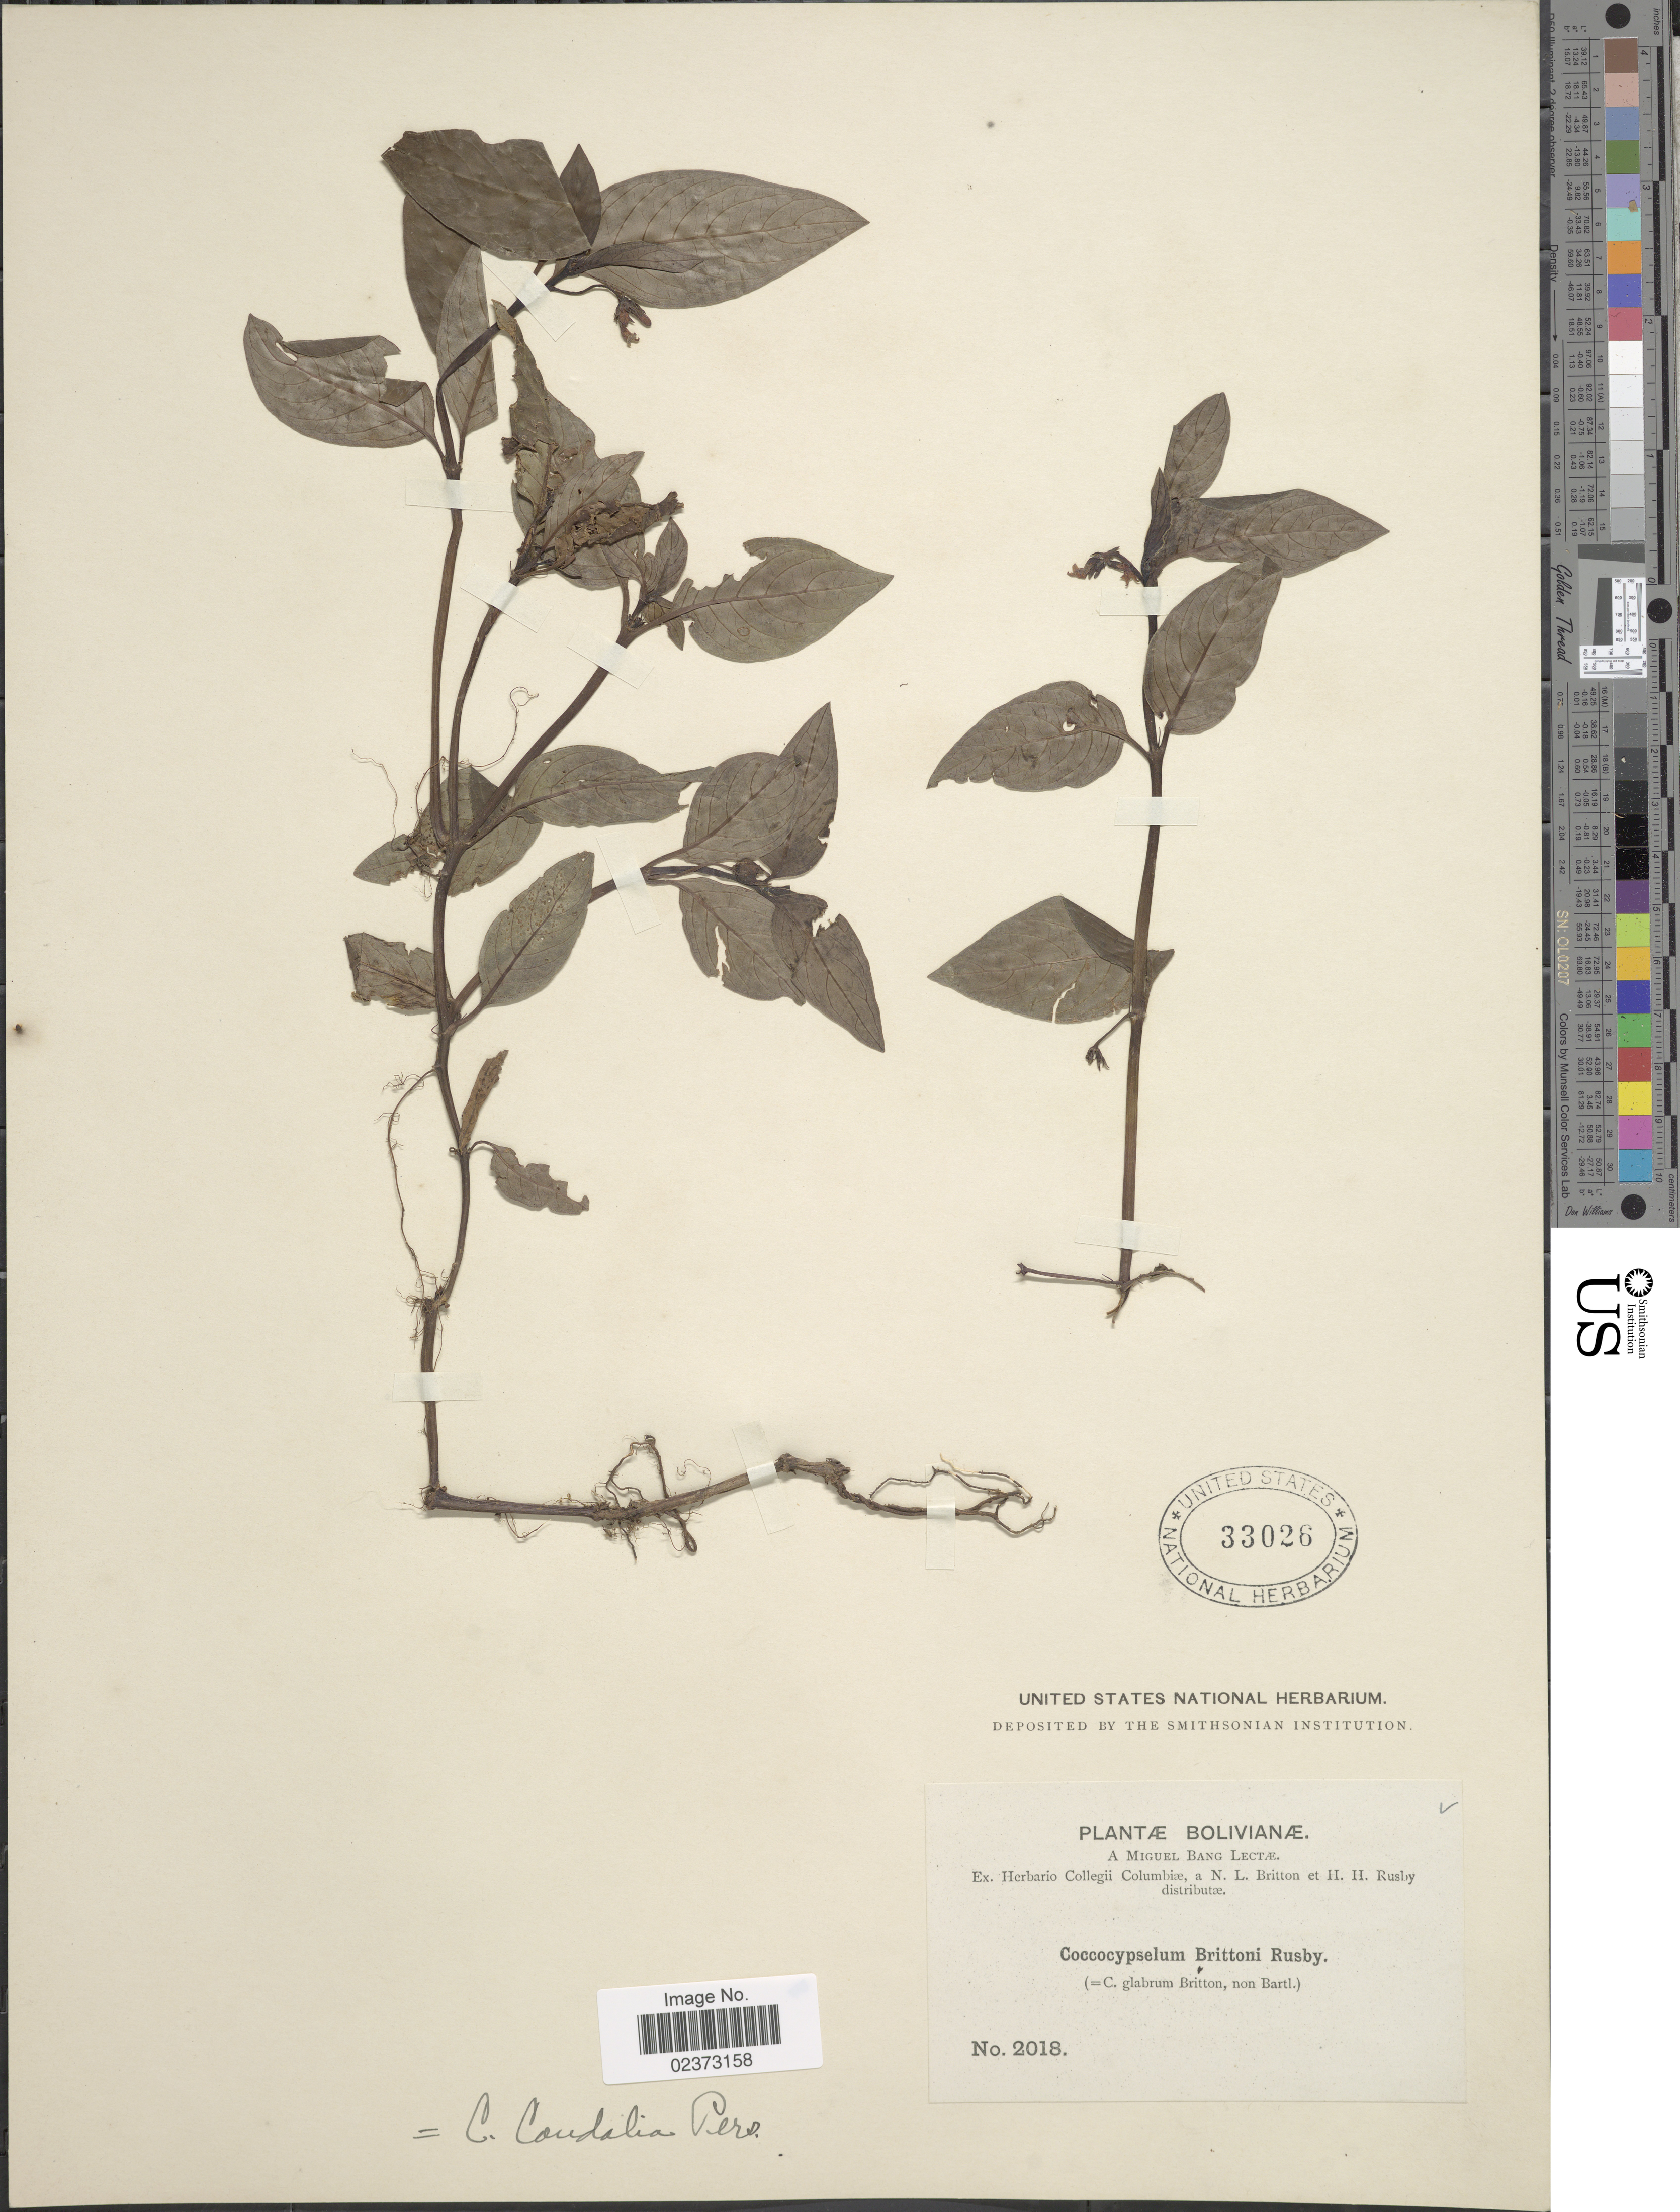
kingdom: Plantae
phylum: Tracheophyta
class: Magnoliopsida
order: Gentianales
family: Rubiaceae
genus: Coccocypselum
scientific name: Coccocypselum condalia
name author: Pers.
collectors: M. Bang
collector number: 2018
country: Bolivia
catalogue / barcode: US 33026